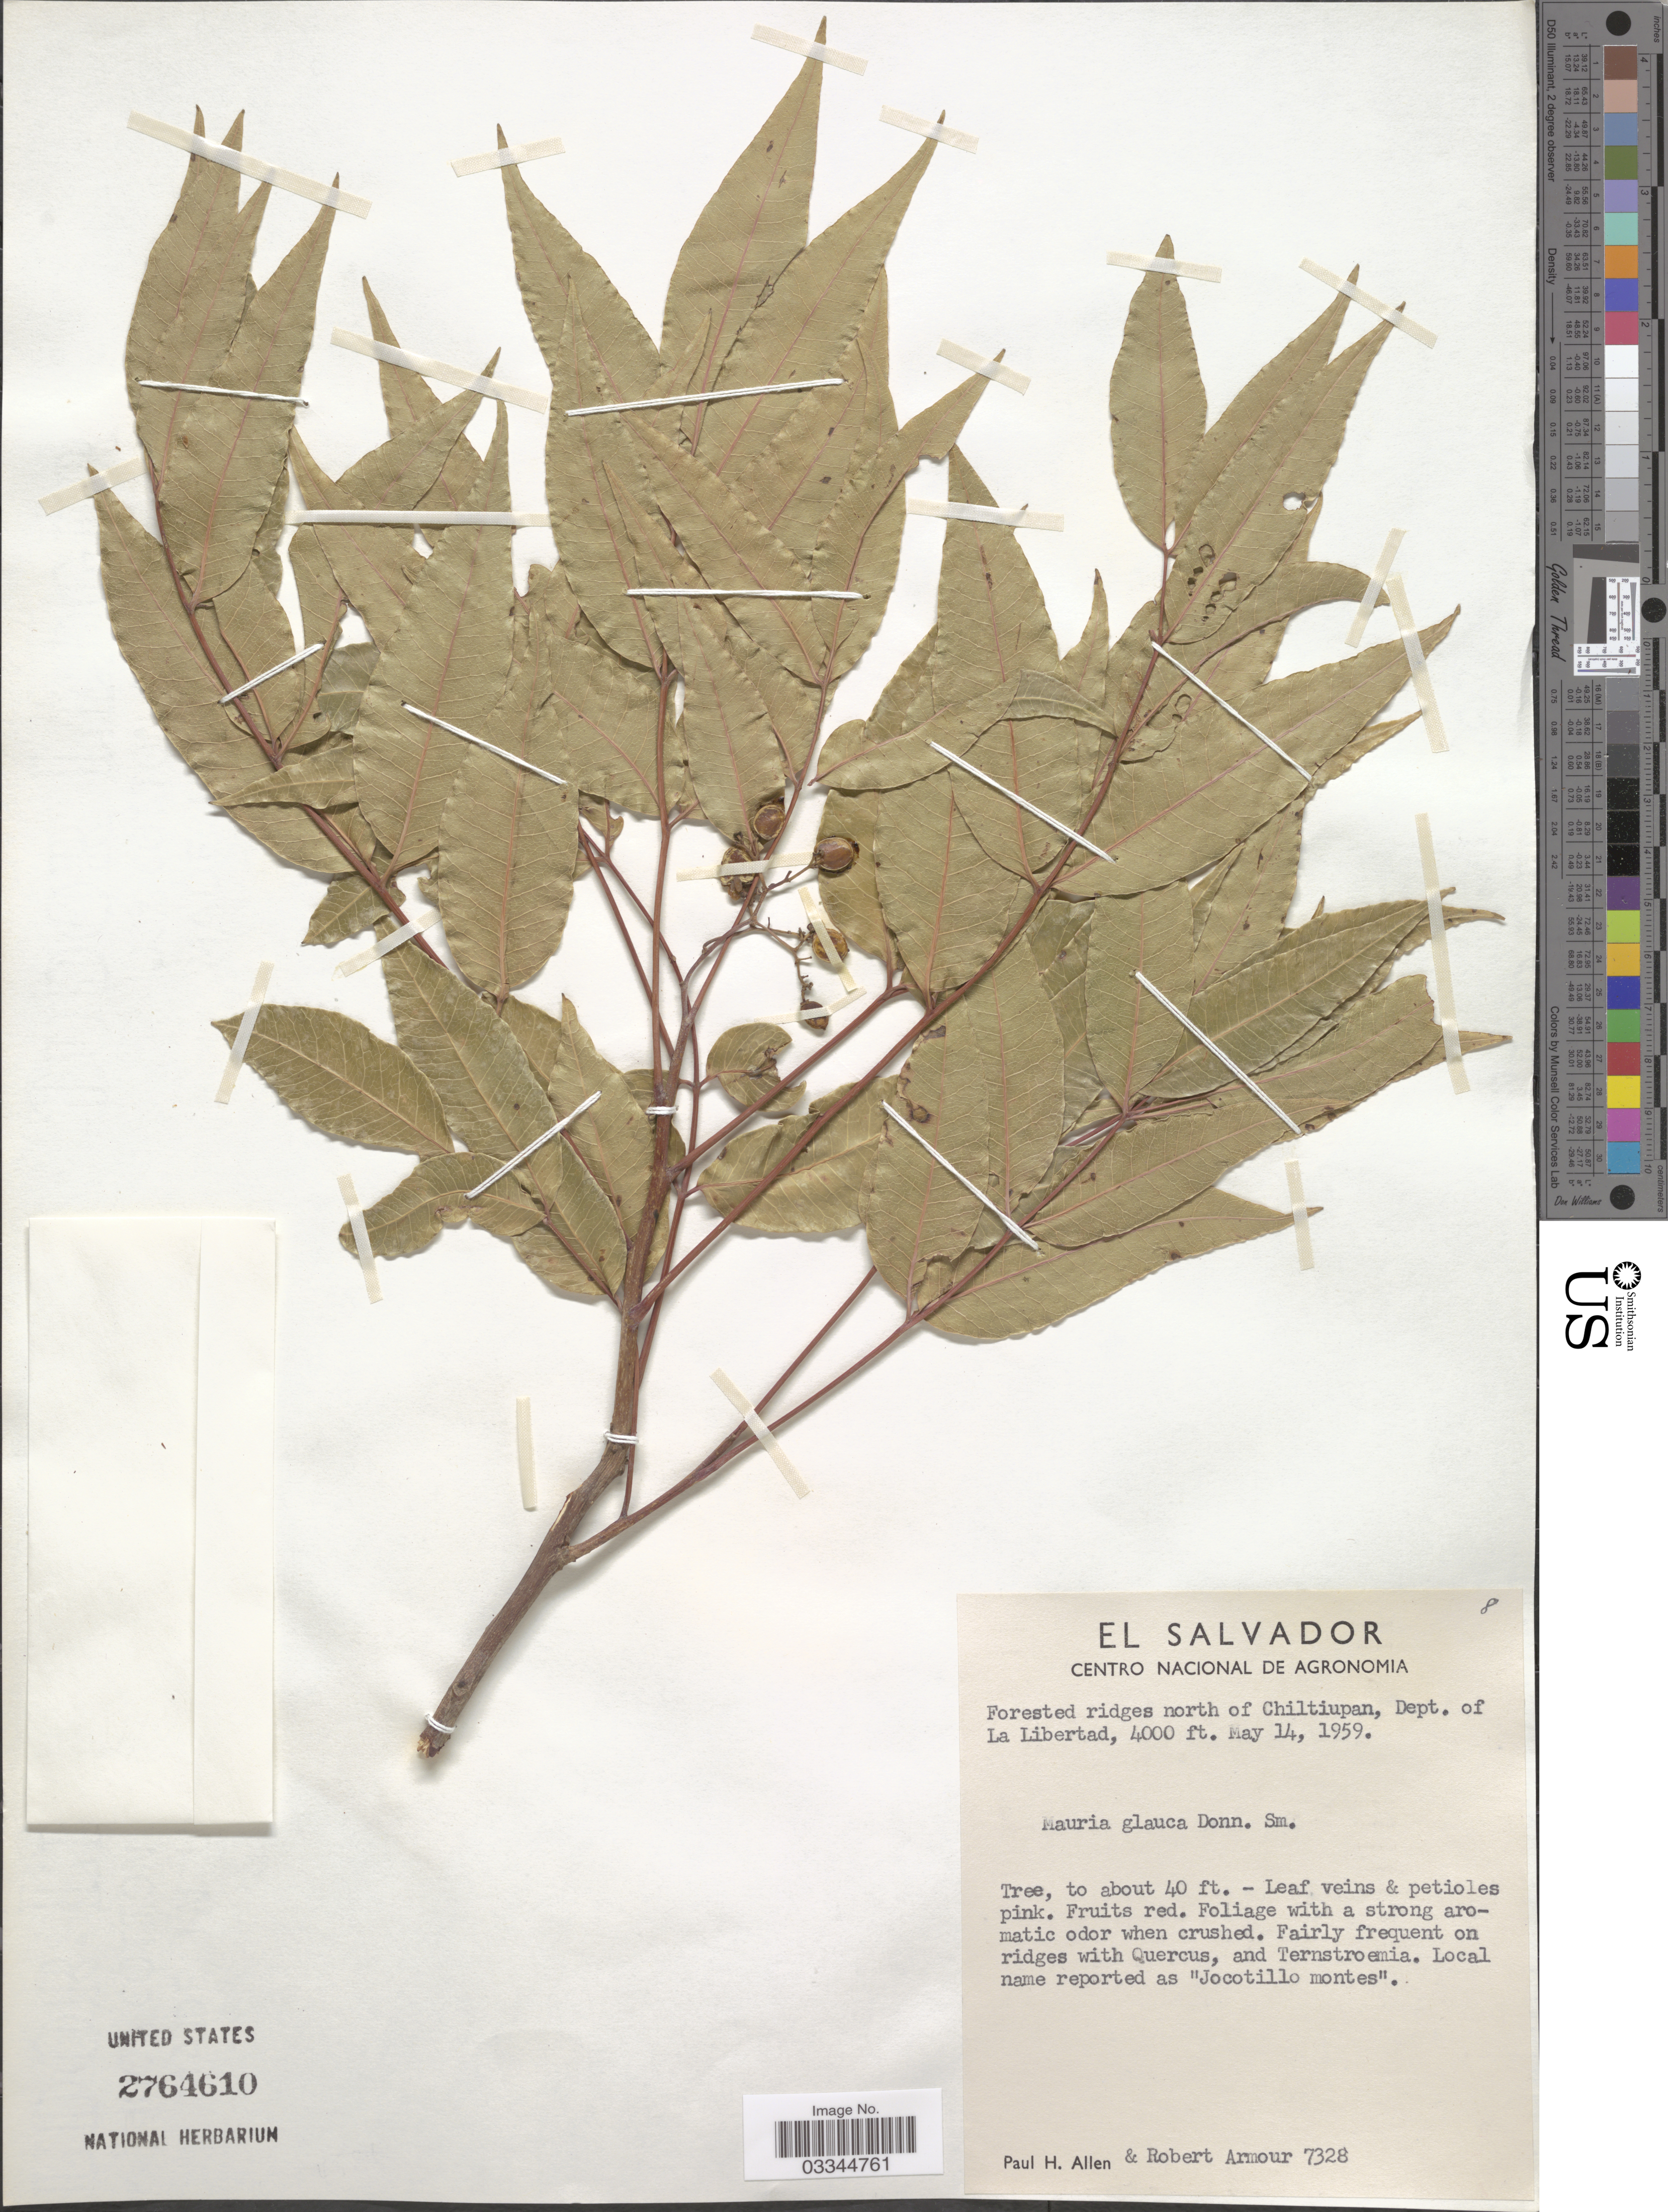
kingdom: Plantae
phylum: Tracheophyta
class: Magnoliopsida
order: Sapindales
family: Anacardiaceae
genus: Mauria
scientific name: Mauria glauca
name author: Donn. Sm.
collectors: P. H. Allen & R. Armour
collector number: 7328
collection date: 1959-05-14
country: El Salvador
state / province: La Libertad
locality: Forested ridges north of Chiltiupan, Dept. of La Libertad.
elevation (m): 1219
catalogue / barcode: US 2764610